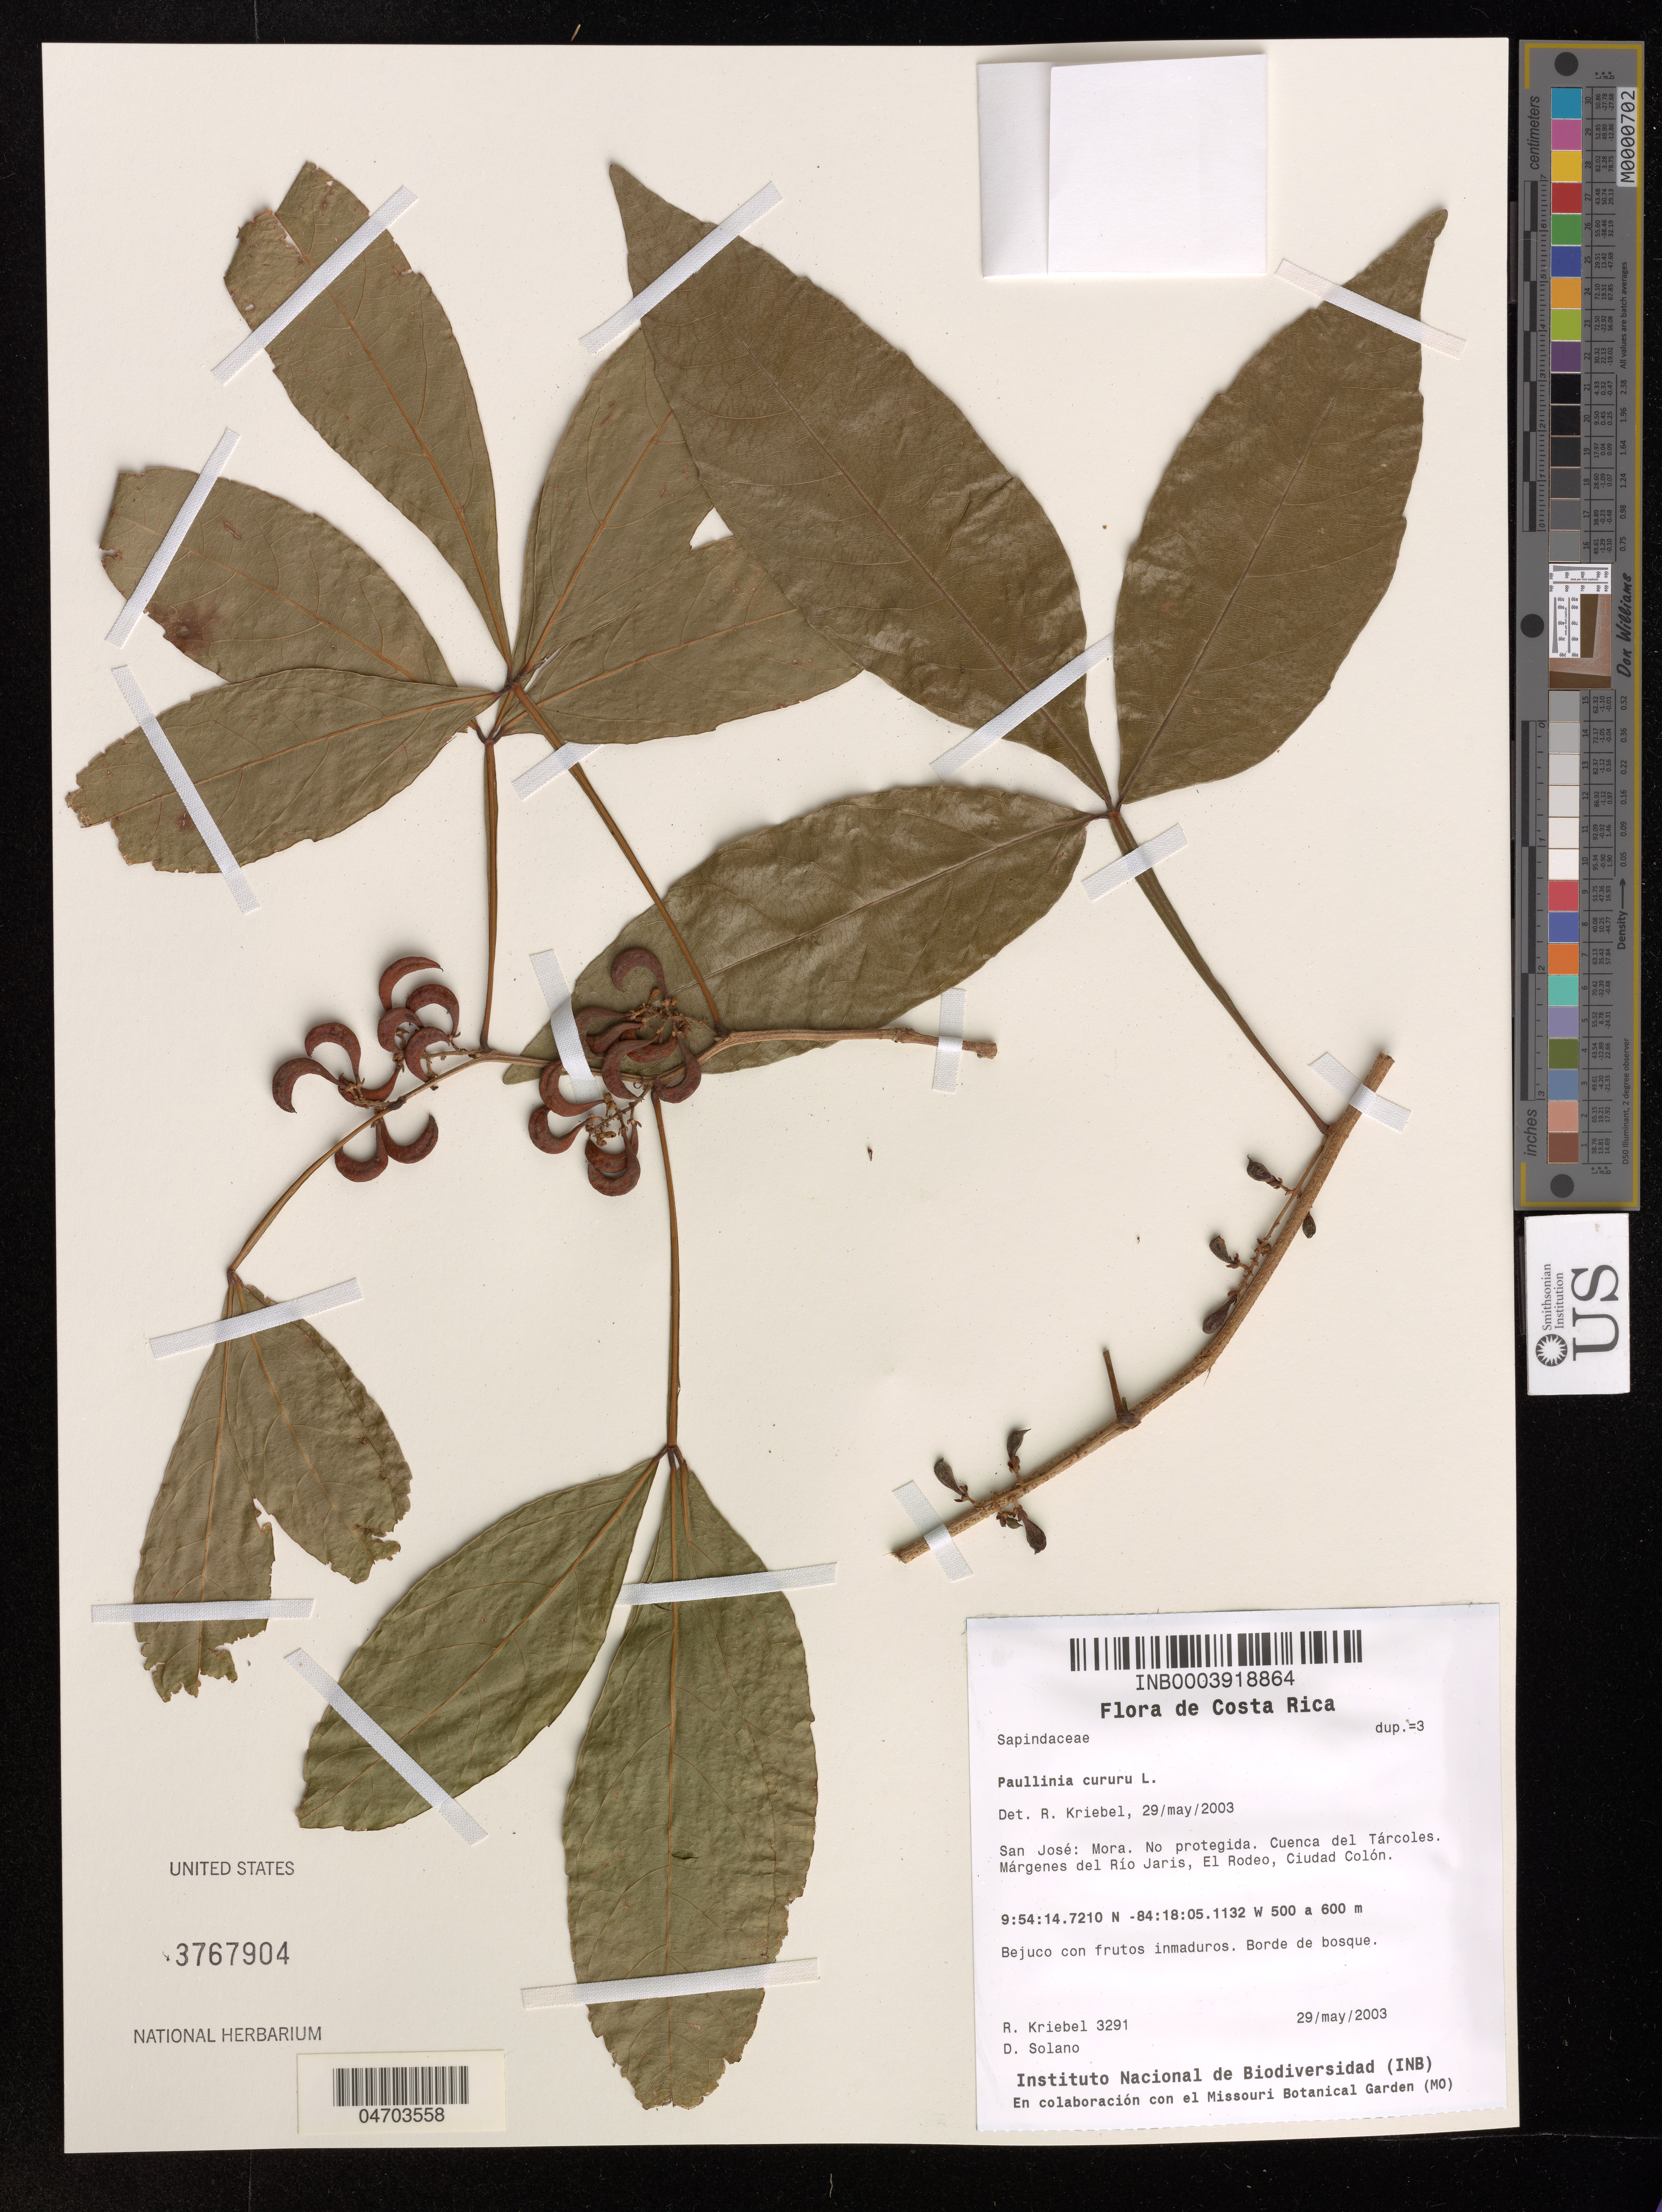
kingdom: Plantae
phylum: Tracheophyta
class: Magnoliopsida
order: Sapindales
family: Sapindaceae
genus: Paullinia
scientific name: Paullinia cururu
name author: L.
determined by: Kriebel, R.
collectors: R. M. Kriebel & D. Solano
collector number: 3291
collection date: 2003-05-29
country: Costa Rica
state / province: San José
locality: Mora. No protegida. Cuenca del Tarcoles. Margenes del Rio Jaris. El Radeo, Ciudad Colon.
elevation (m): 500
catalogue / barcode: US 3767904